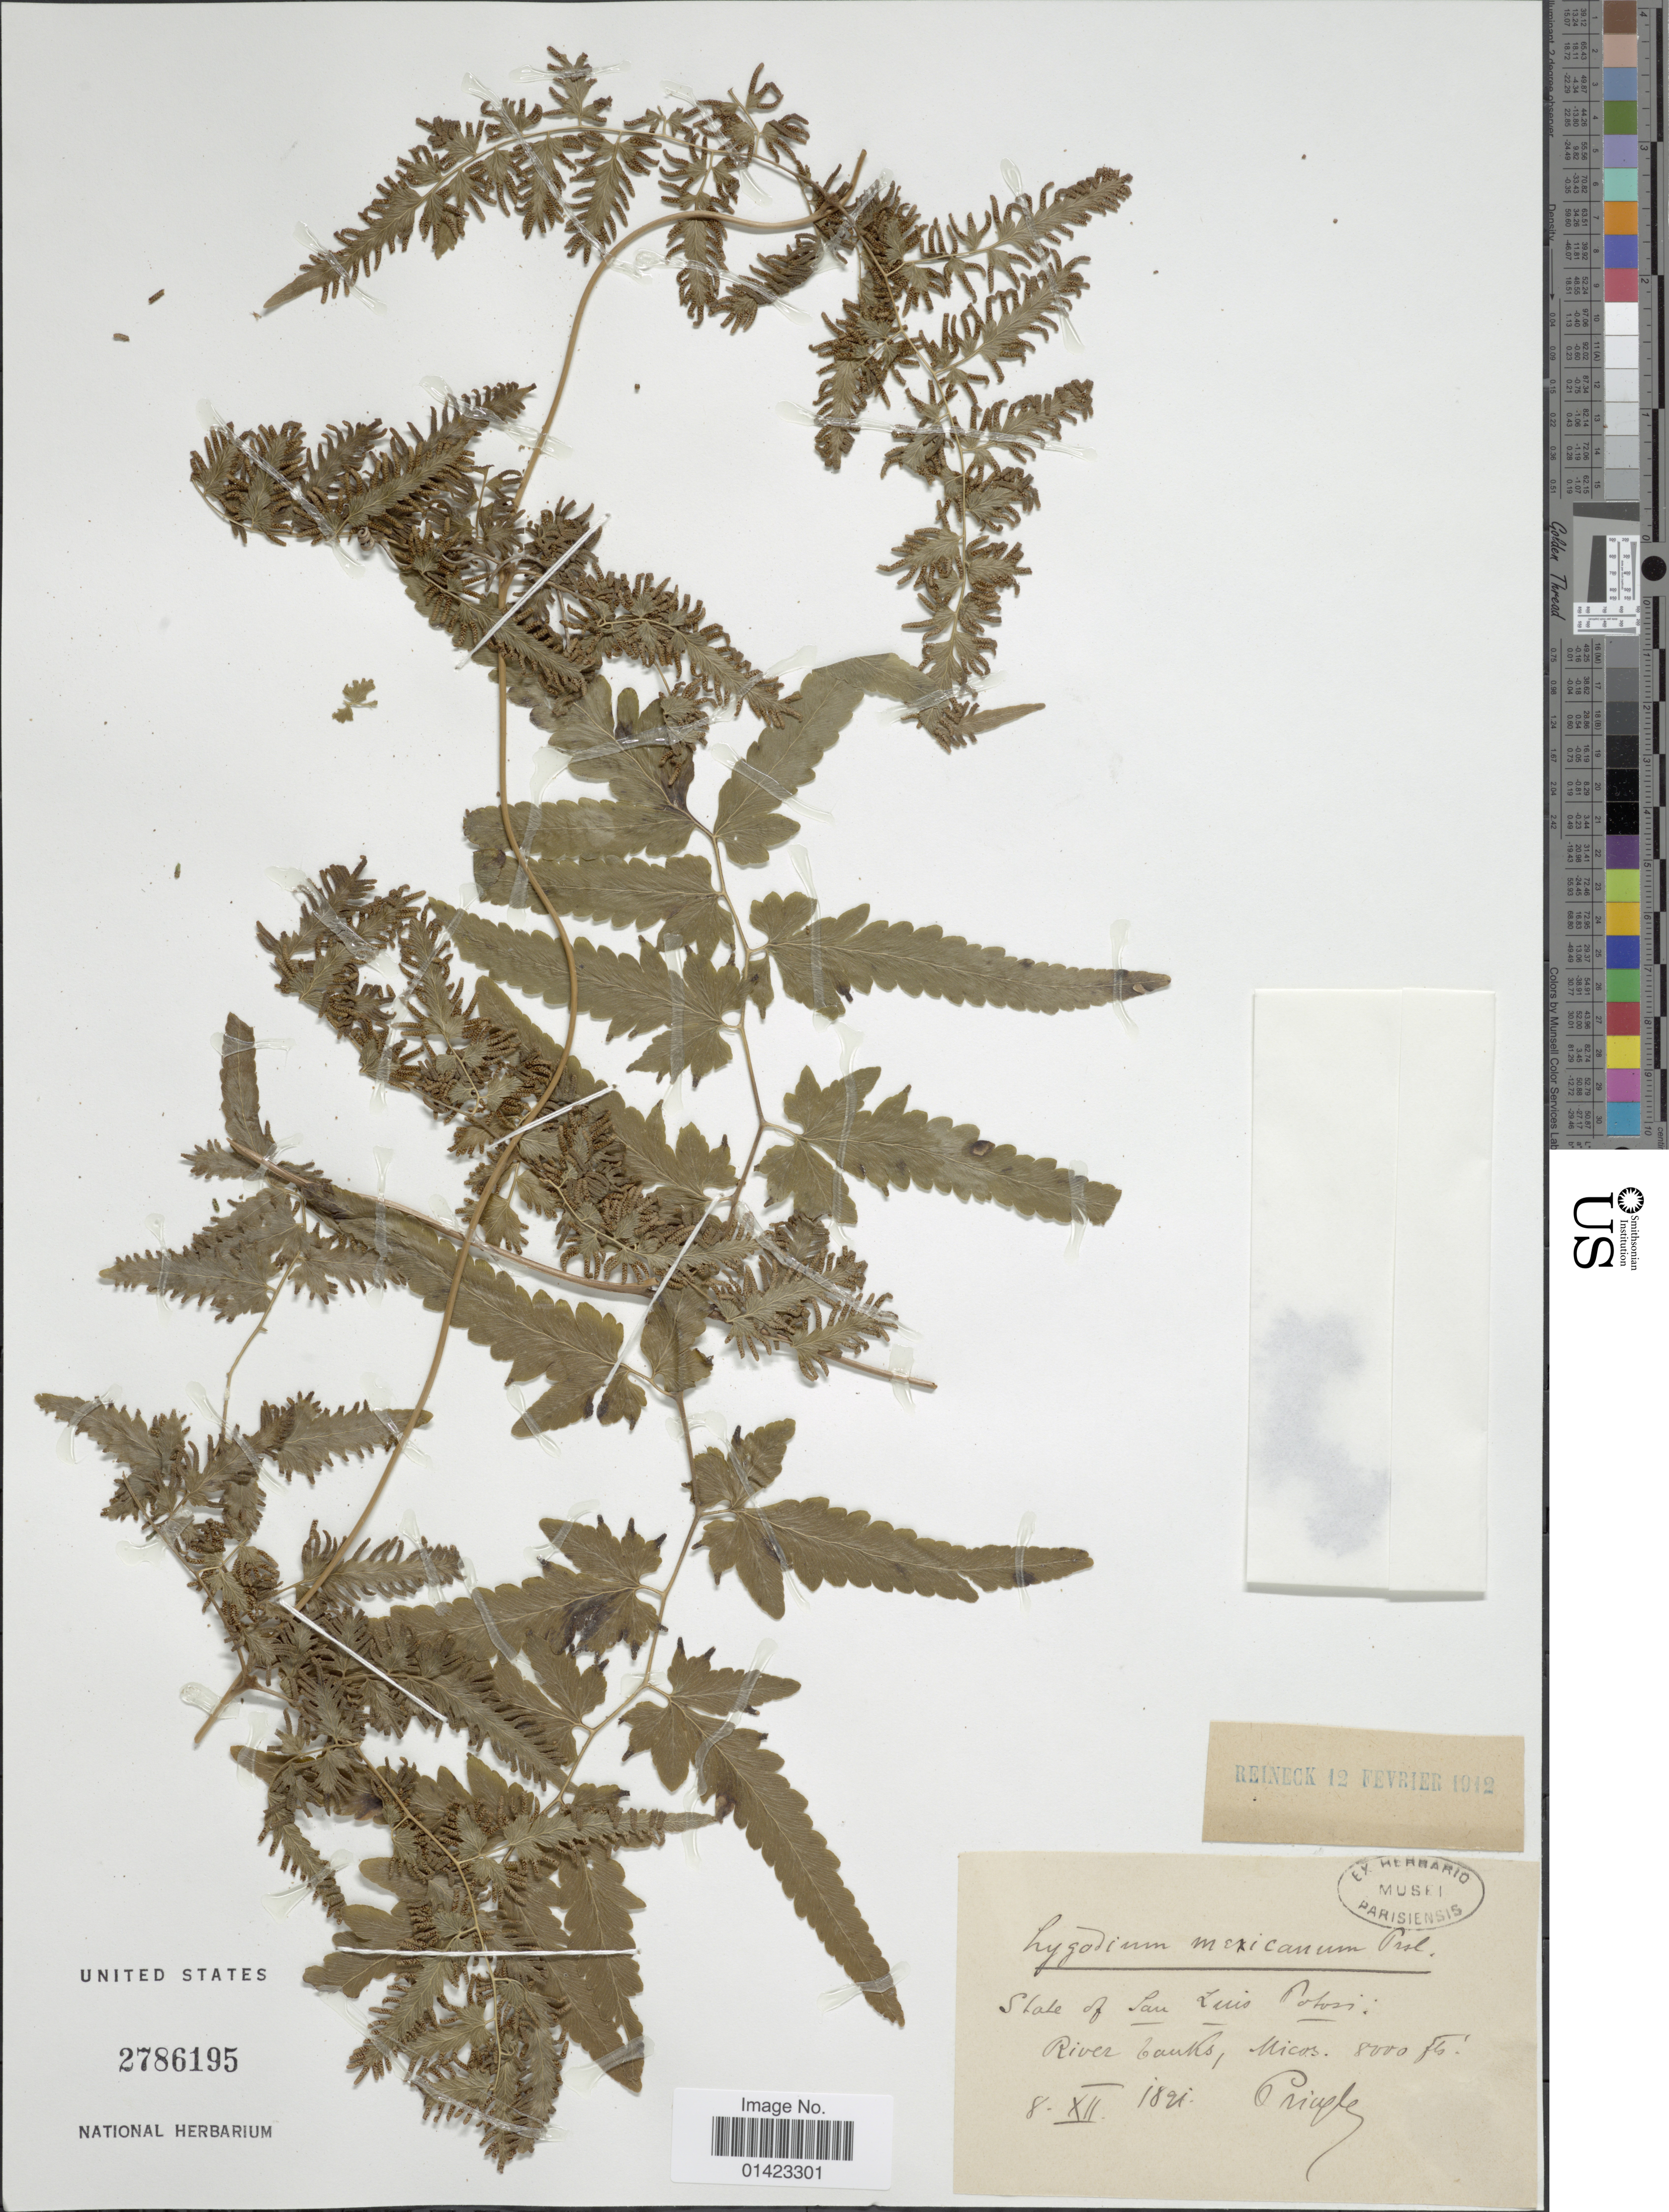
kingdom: Plantae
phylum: Tracheophyta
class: Polypodiopsida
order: Schizaeales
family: Lygodiaceae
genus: Lygodium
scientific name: Lygodium venustum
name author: Sw.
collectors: C. G. Pringle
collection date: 1891-12-08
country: Mexico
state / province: San Luis Potosí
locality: State of San Luis Potosi, river banks, Micos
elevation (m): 2438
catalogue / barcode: US 2786195